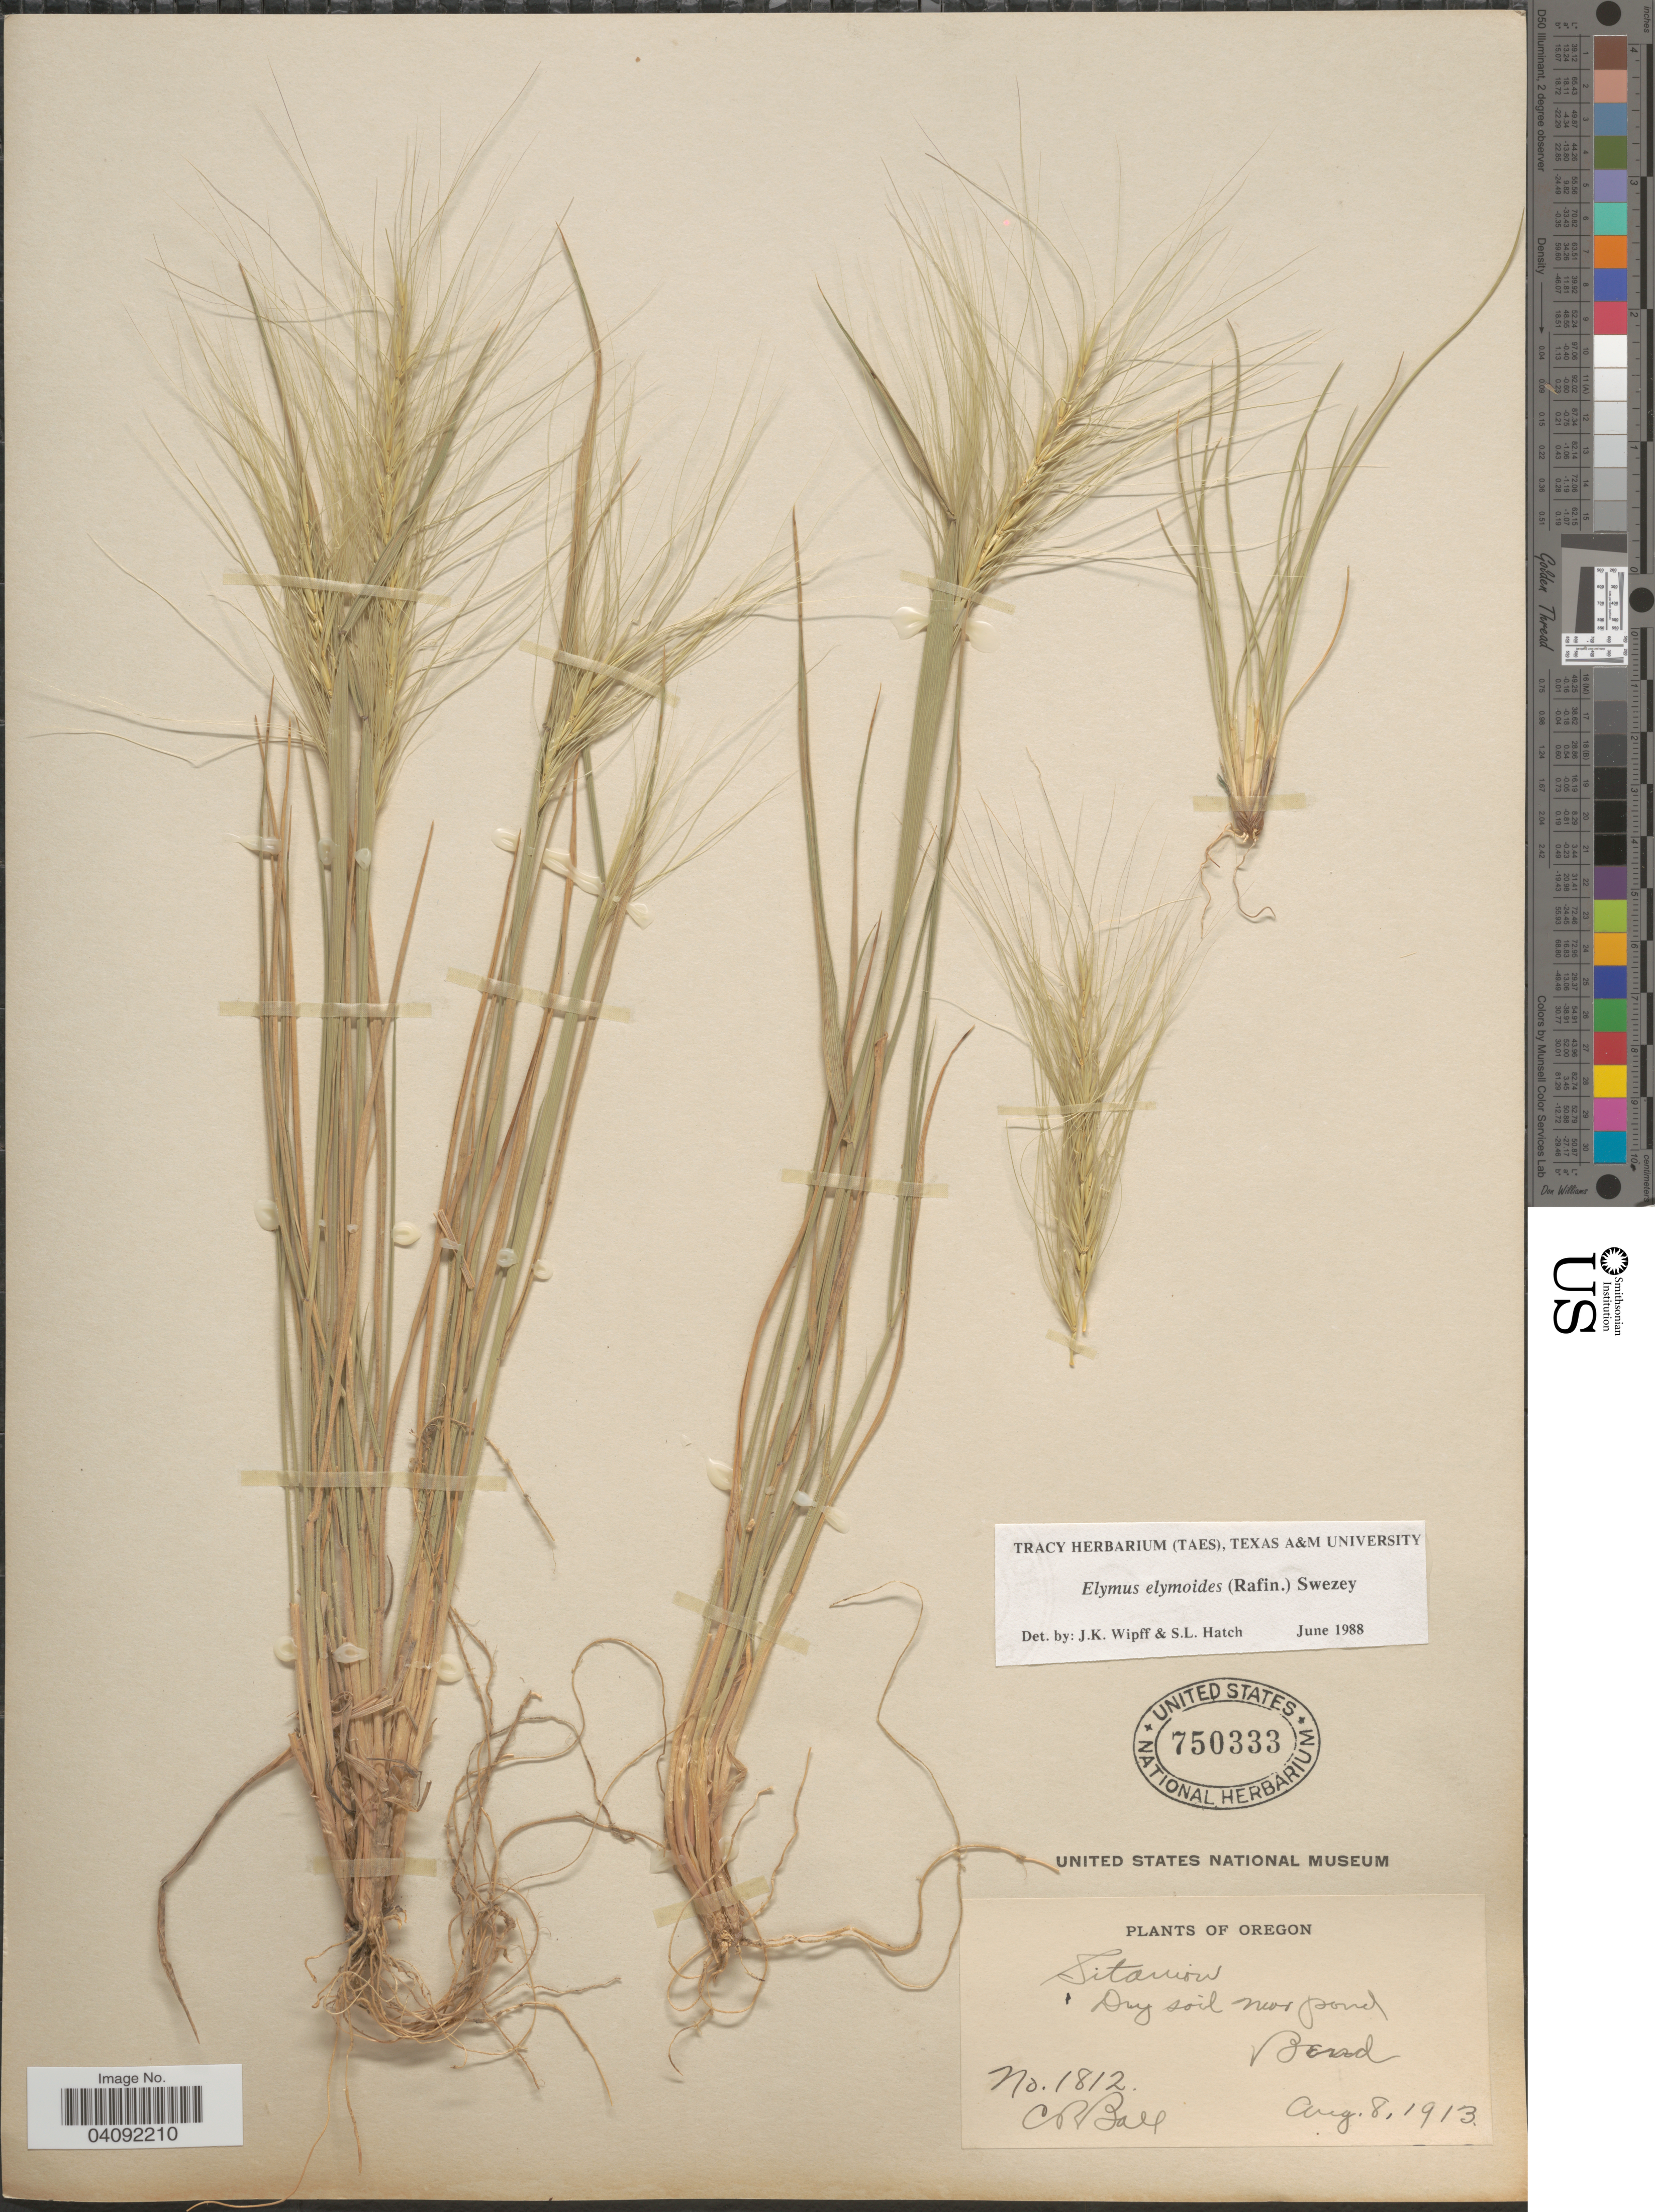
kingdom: Plantae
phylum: Tracheophyta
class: Liliopsida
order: Poales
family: Poaceae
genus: Elymus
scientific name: Elymus elymoides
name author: (Raf.) Swezey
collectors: C. R. Ball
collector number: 1812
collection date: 1913-08-08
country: United States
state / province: Oregon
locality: Dry soil near pond Bend.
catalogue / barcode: US 750333